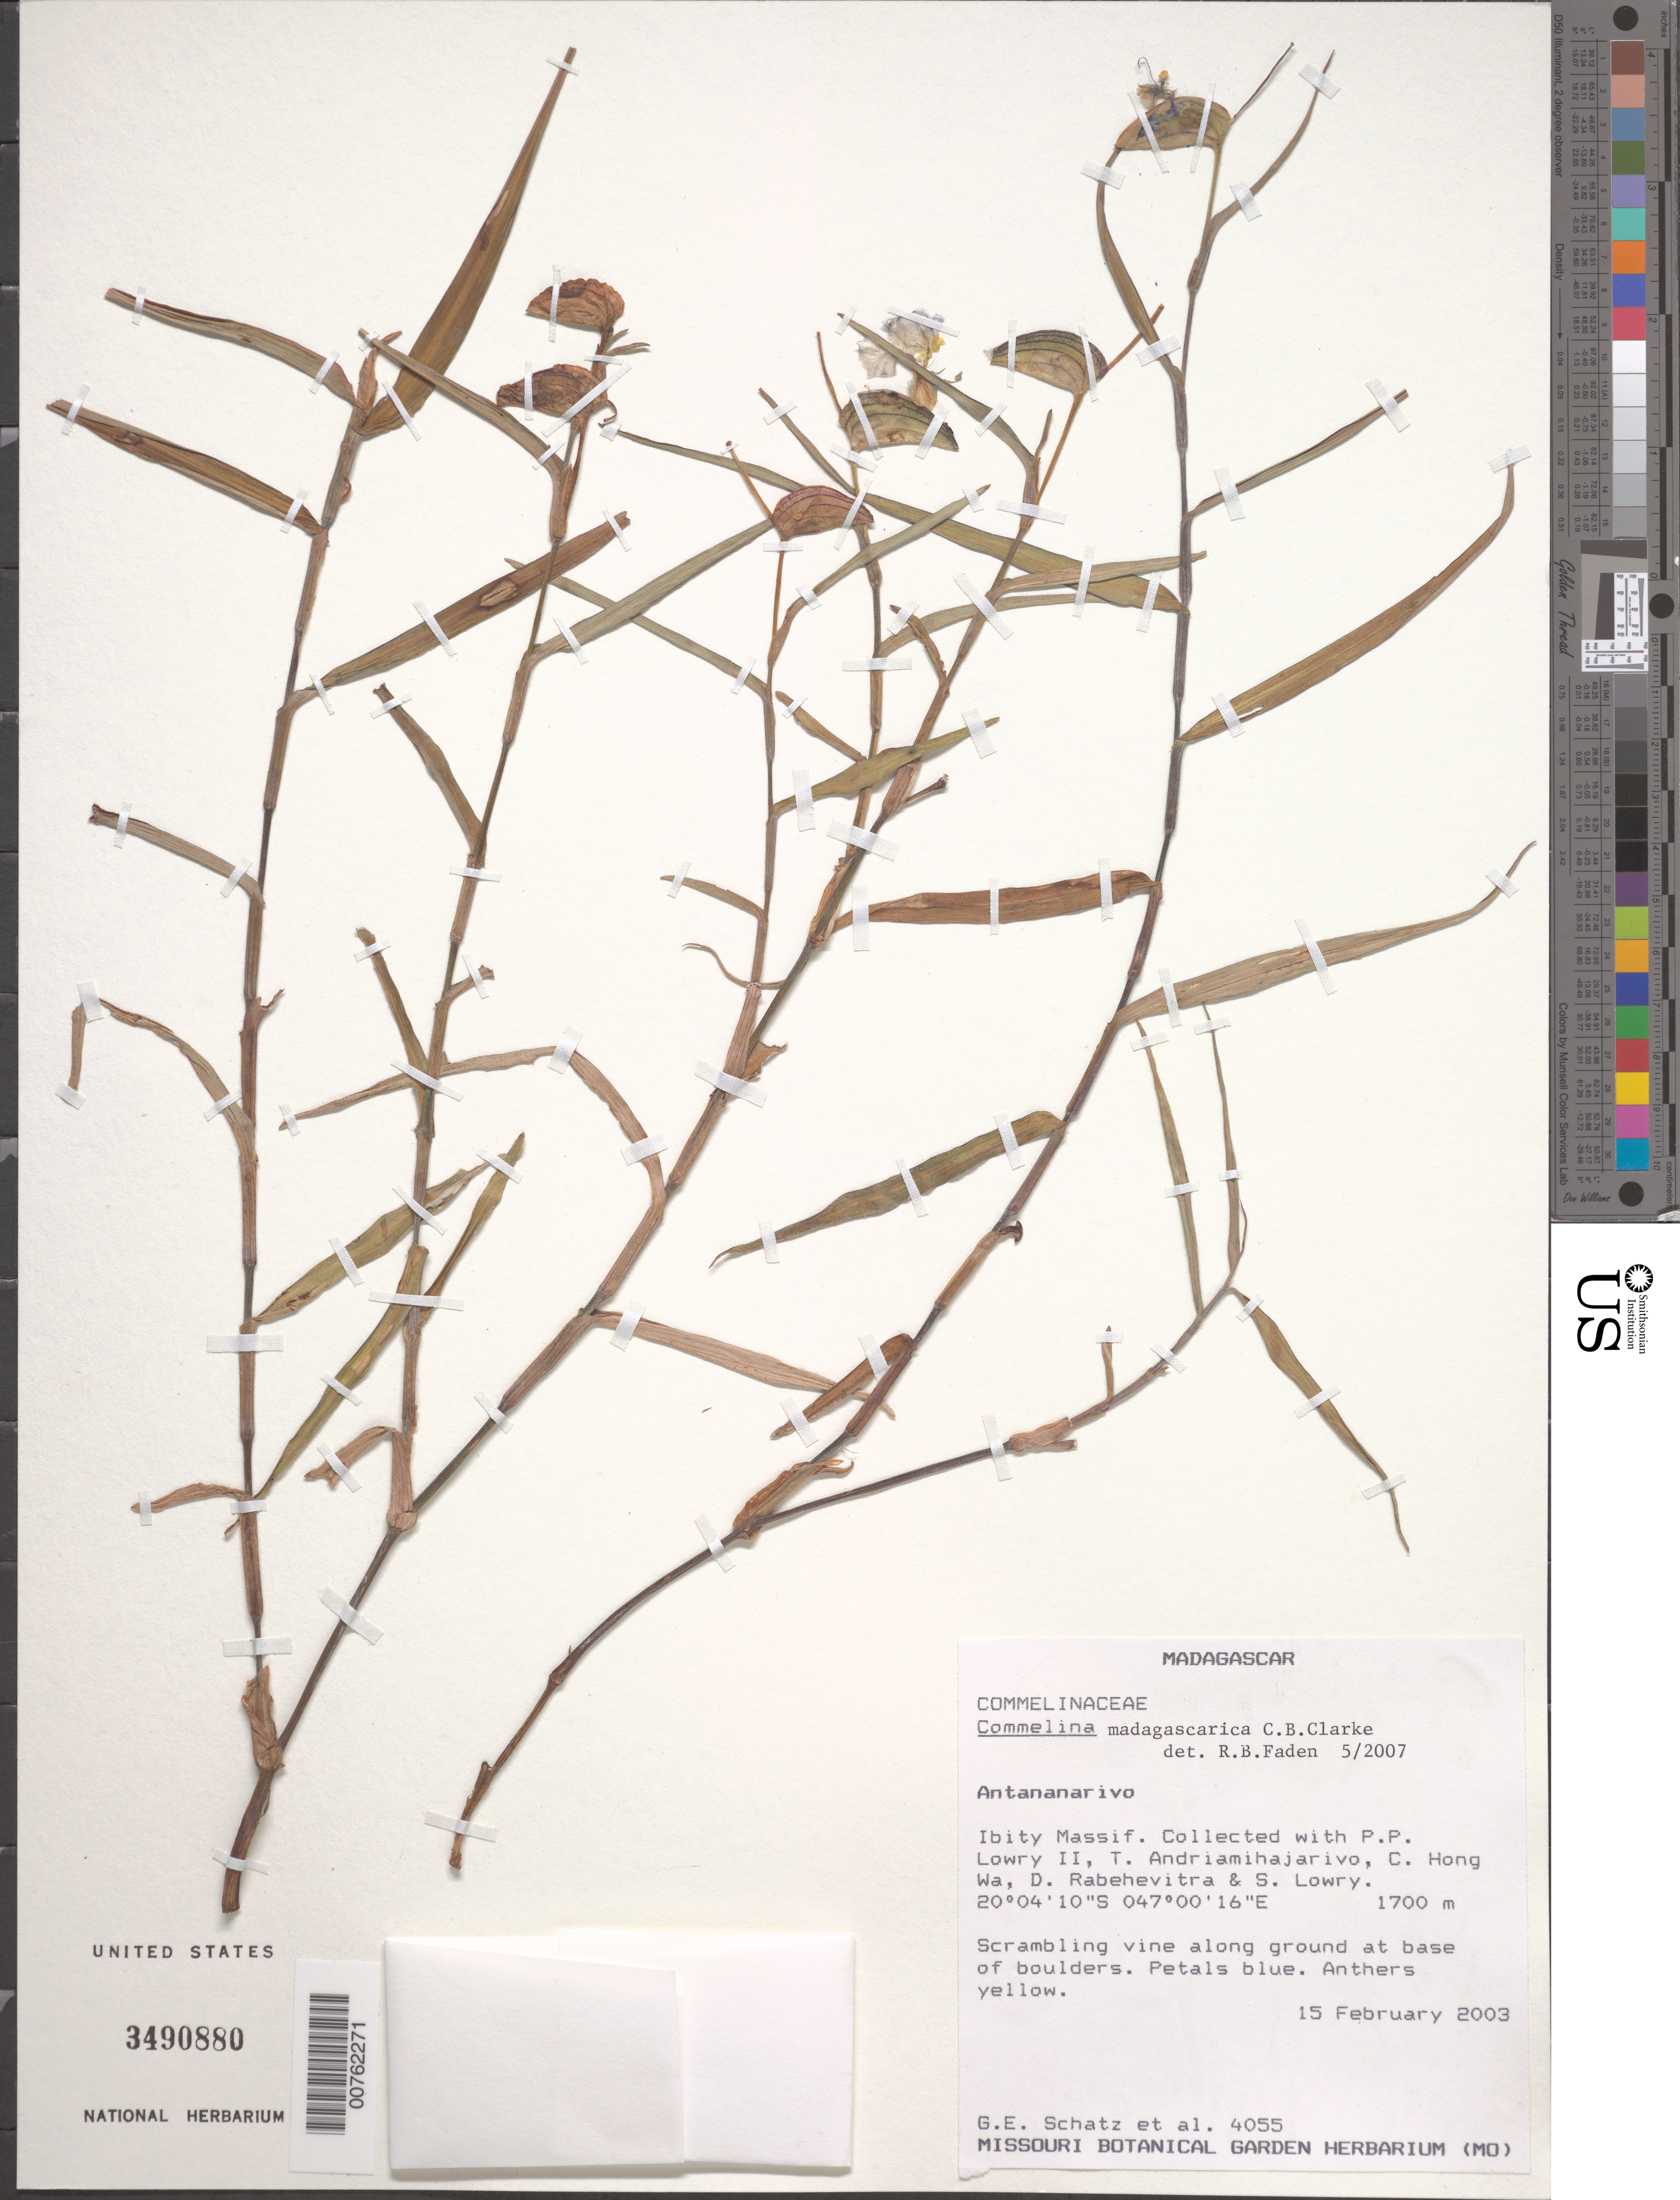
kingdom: Plantae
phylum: Tracheophyta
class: Liliopsida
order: Commelinales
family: Commelinaceae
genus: Commelina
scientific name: Commelina madagascarica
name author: C.B. Clarke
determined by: Faden, Robert B., (US), Smithsonian Institution - National Museum of Natural History (UNITED STATES)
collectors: G. Schatz et al.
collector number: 4055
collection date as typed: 15 Feb 2003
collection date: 2003-02-15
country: Madagascar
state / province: Vakinankaratra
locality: Ibity Massif.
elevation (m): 1700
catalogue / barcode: US 3490880